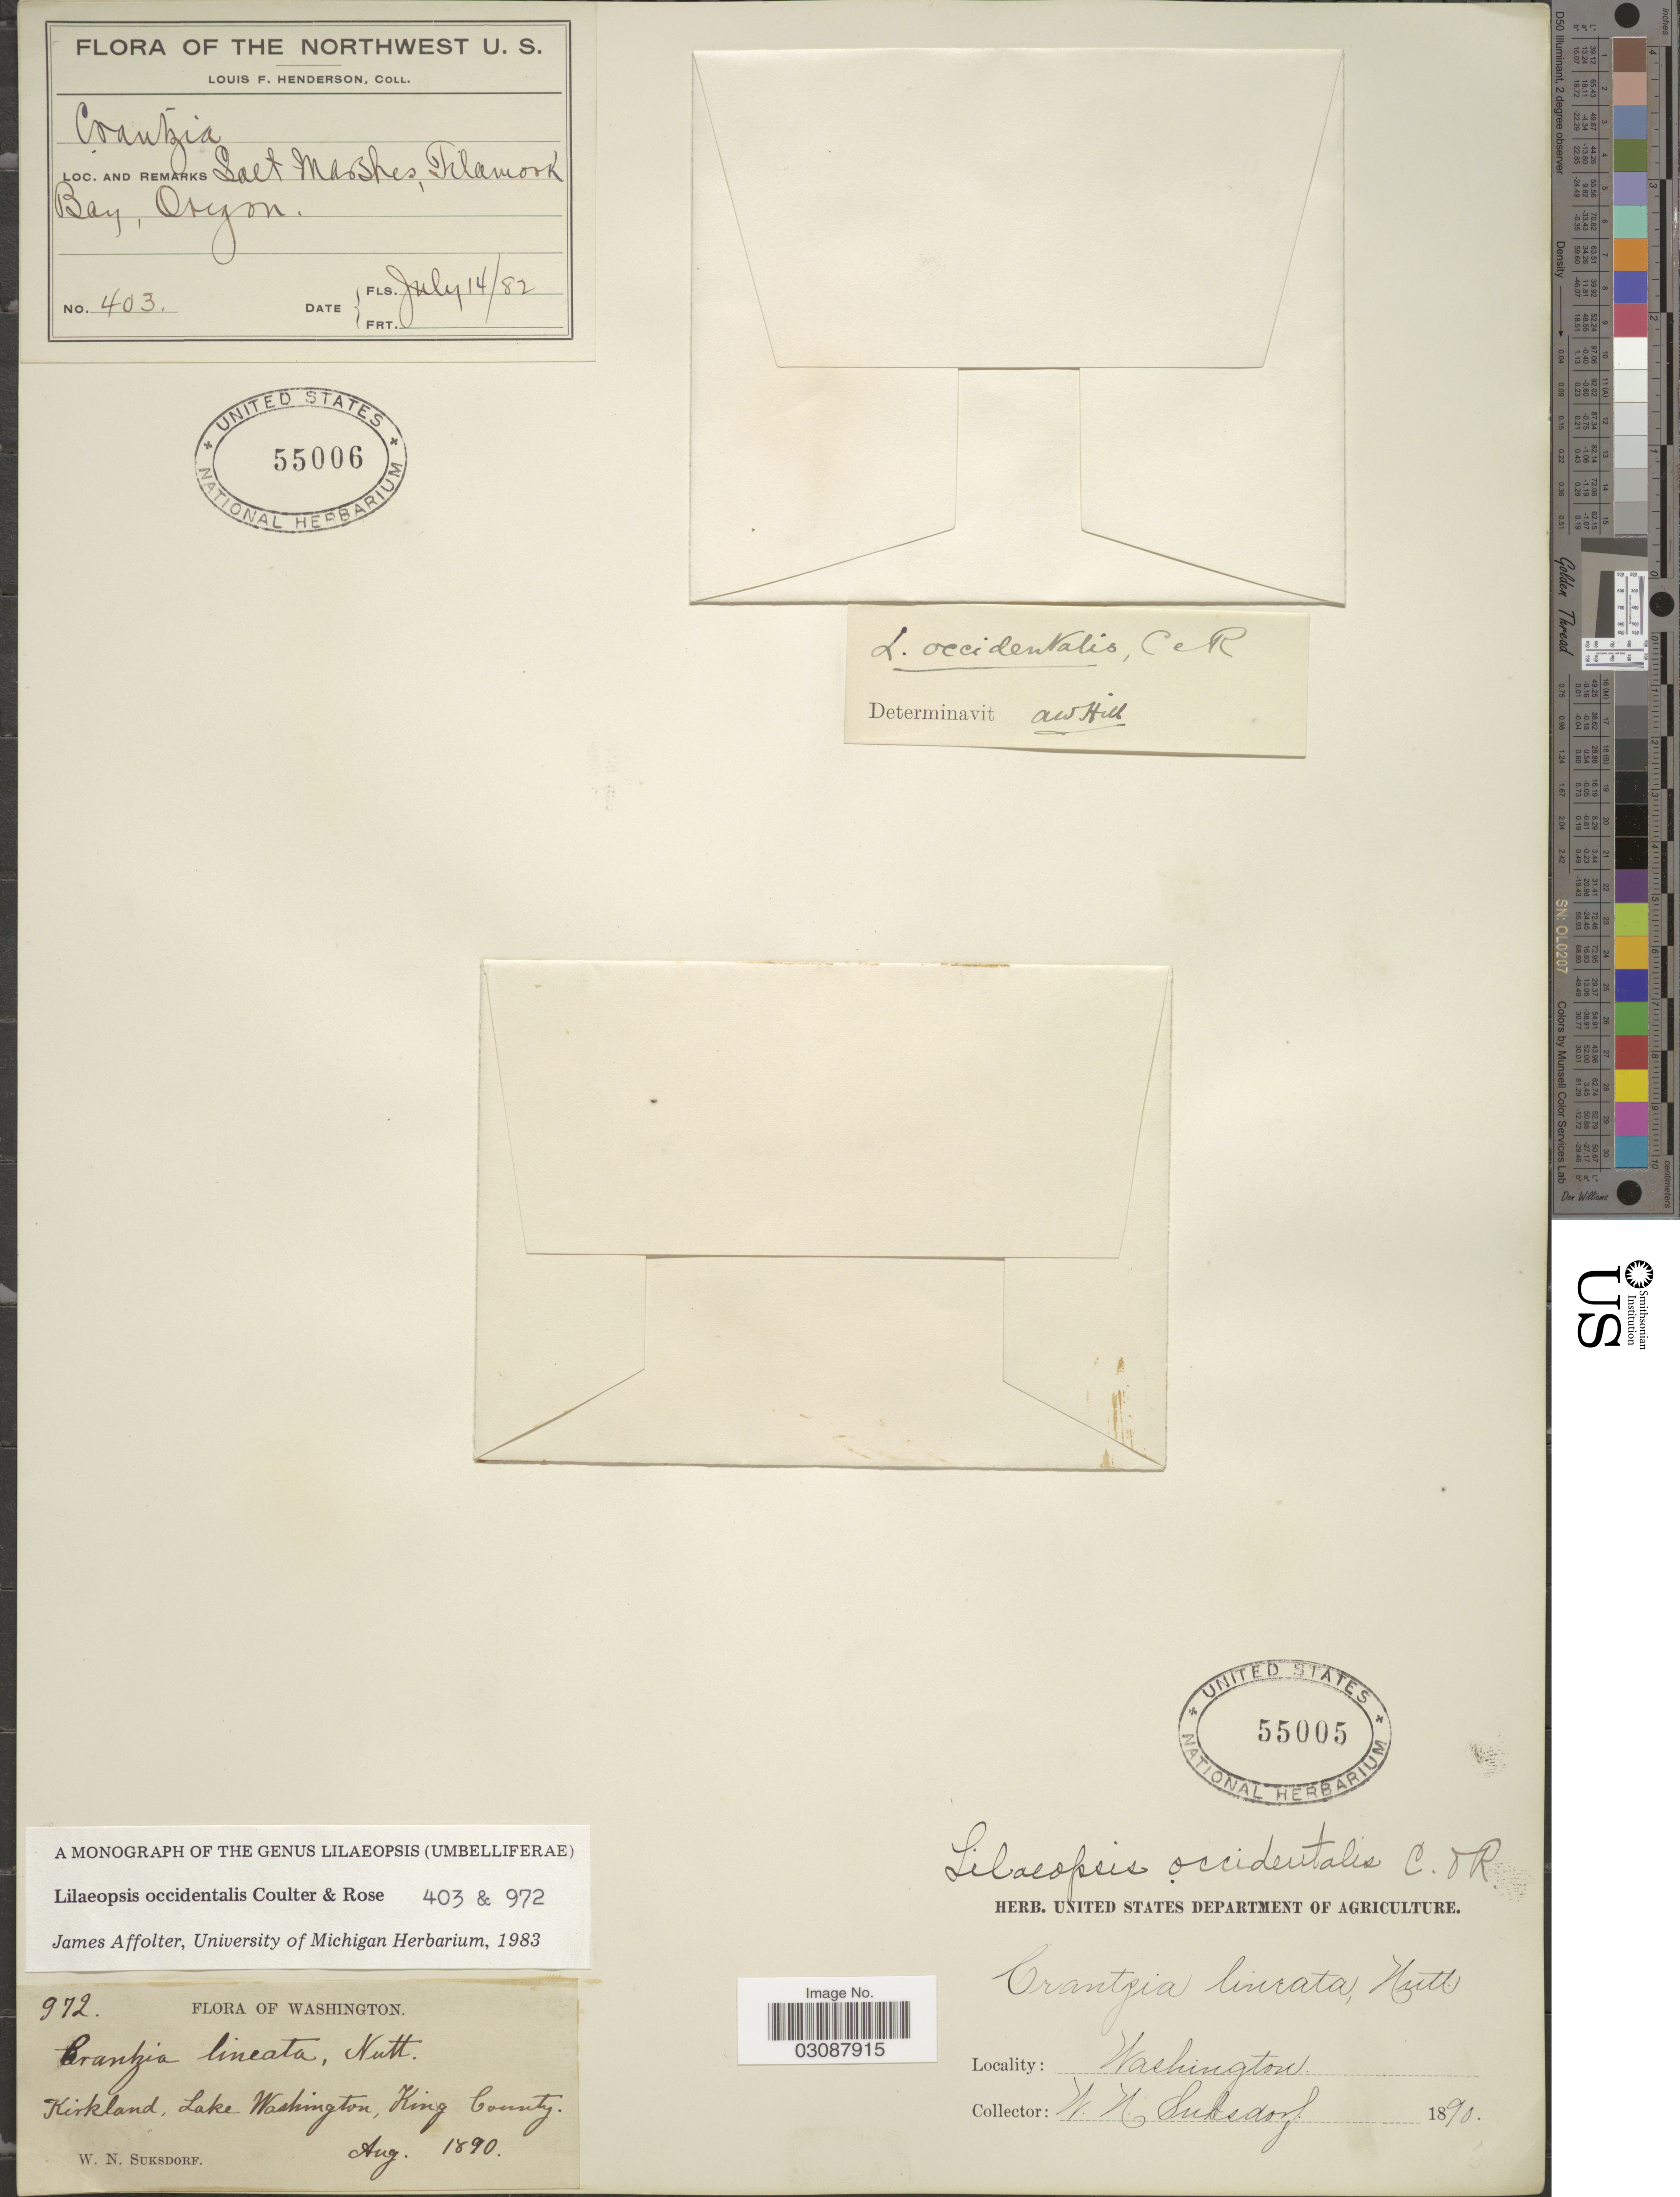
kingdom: Plantae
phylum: Tracheophyta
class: Magnoliopsida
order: Apiales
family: Apiaceae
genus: Lilaeopsis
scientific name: Lilaeopsis occidentalis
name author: J.M. Coult. & Rose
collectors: W. N. Suksdorf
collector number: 972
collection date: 1890-08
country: United States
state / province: Washington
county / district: King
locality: Kirkland, Lake Washington, King County.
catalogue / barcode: US 55005